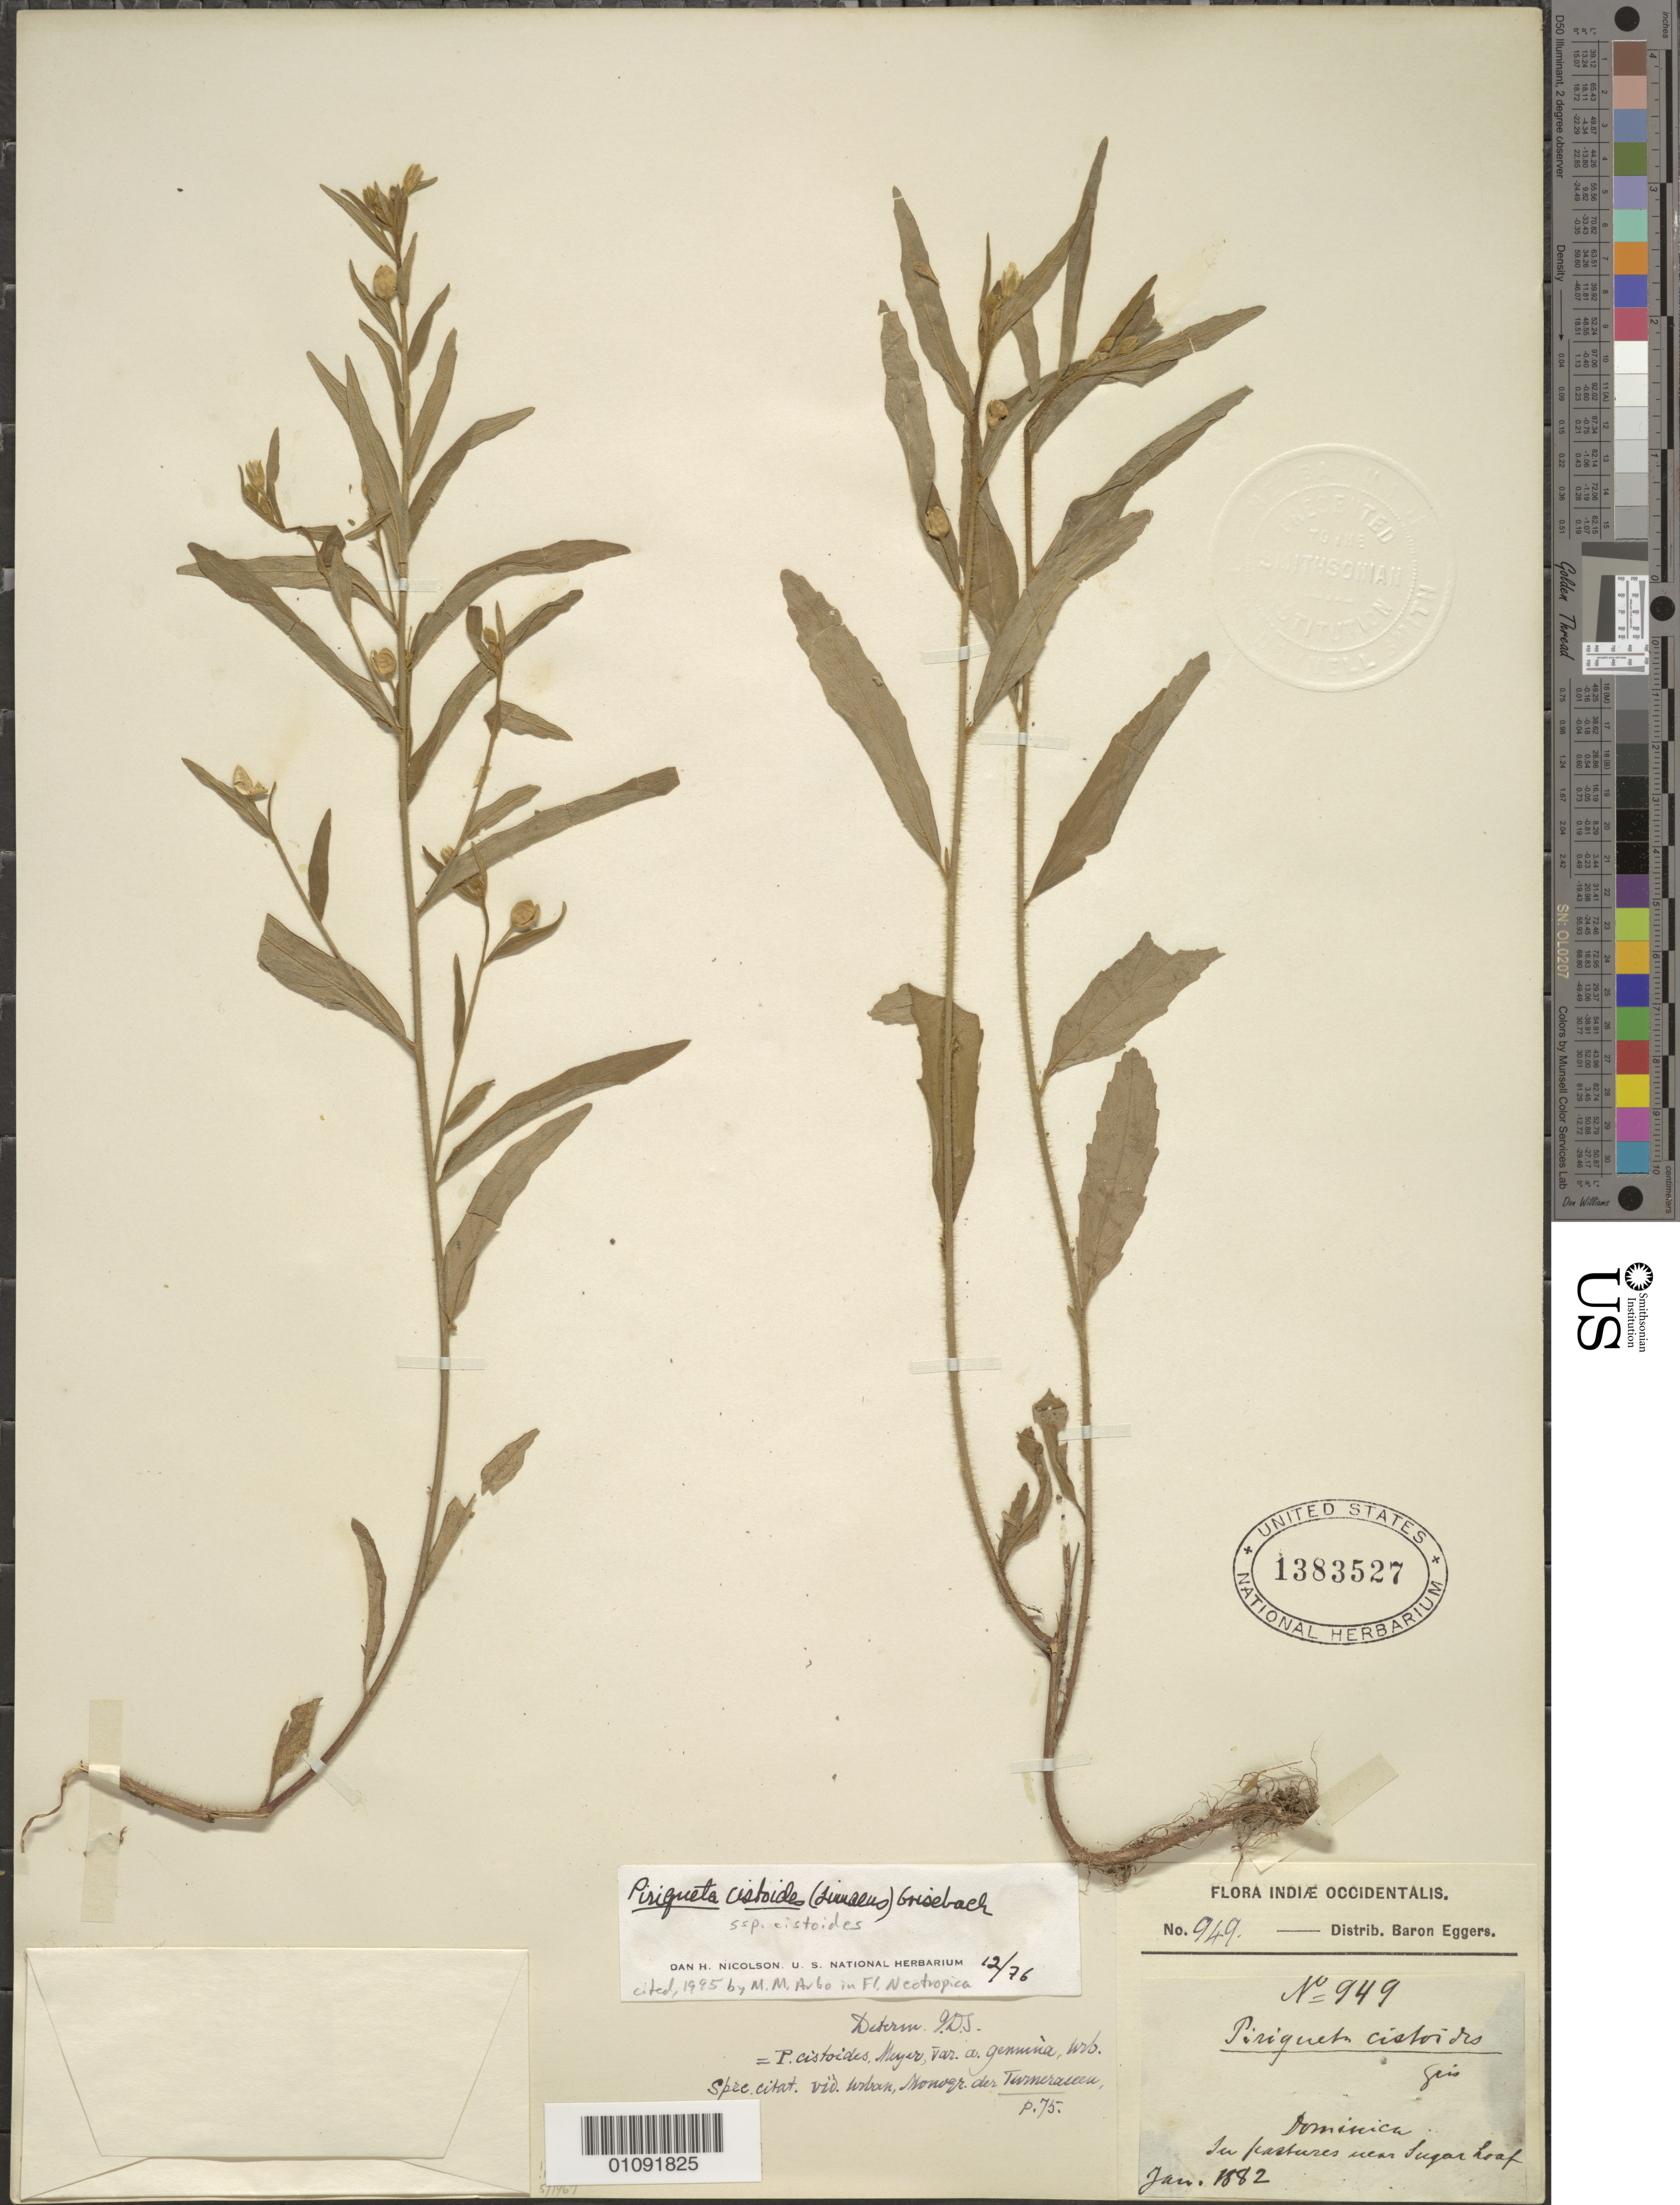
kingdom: Plantae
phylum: Tracheophyta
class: Magnoliopsida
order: Malpighiales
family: Turneraceae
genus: Piriqueta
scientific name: Piriqueta cistoides subsp. cistoides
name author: (L.) Griseb.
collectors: H. F. A. von Eggers & W. Hodge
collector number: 949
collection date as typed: Jan 1882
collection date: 1882-01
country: Cuba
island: Cuba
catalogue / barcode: US 1383527